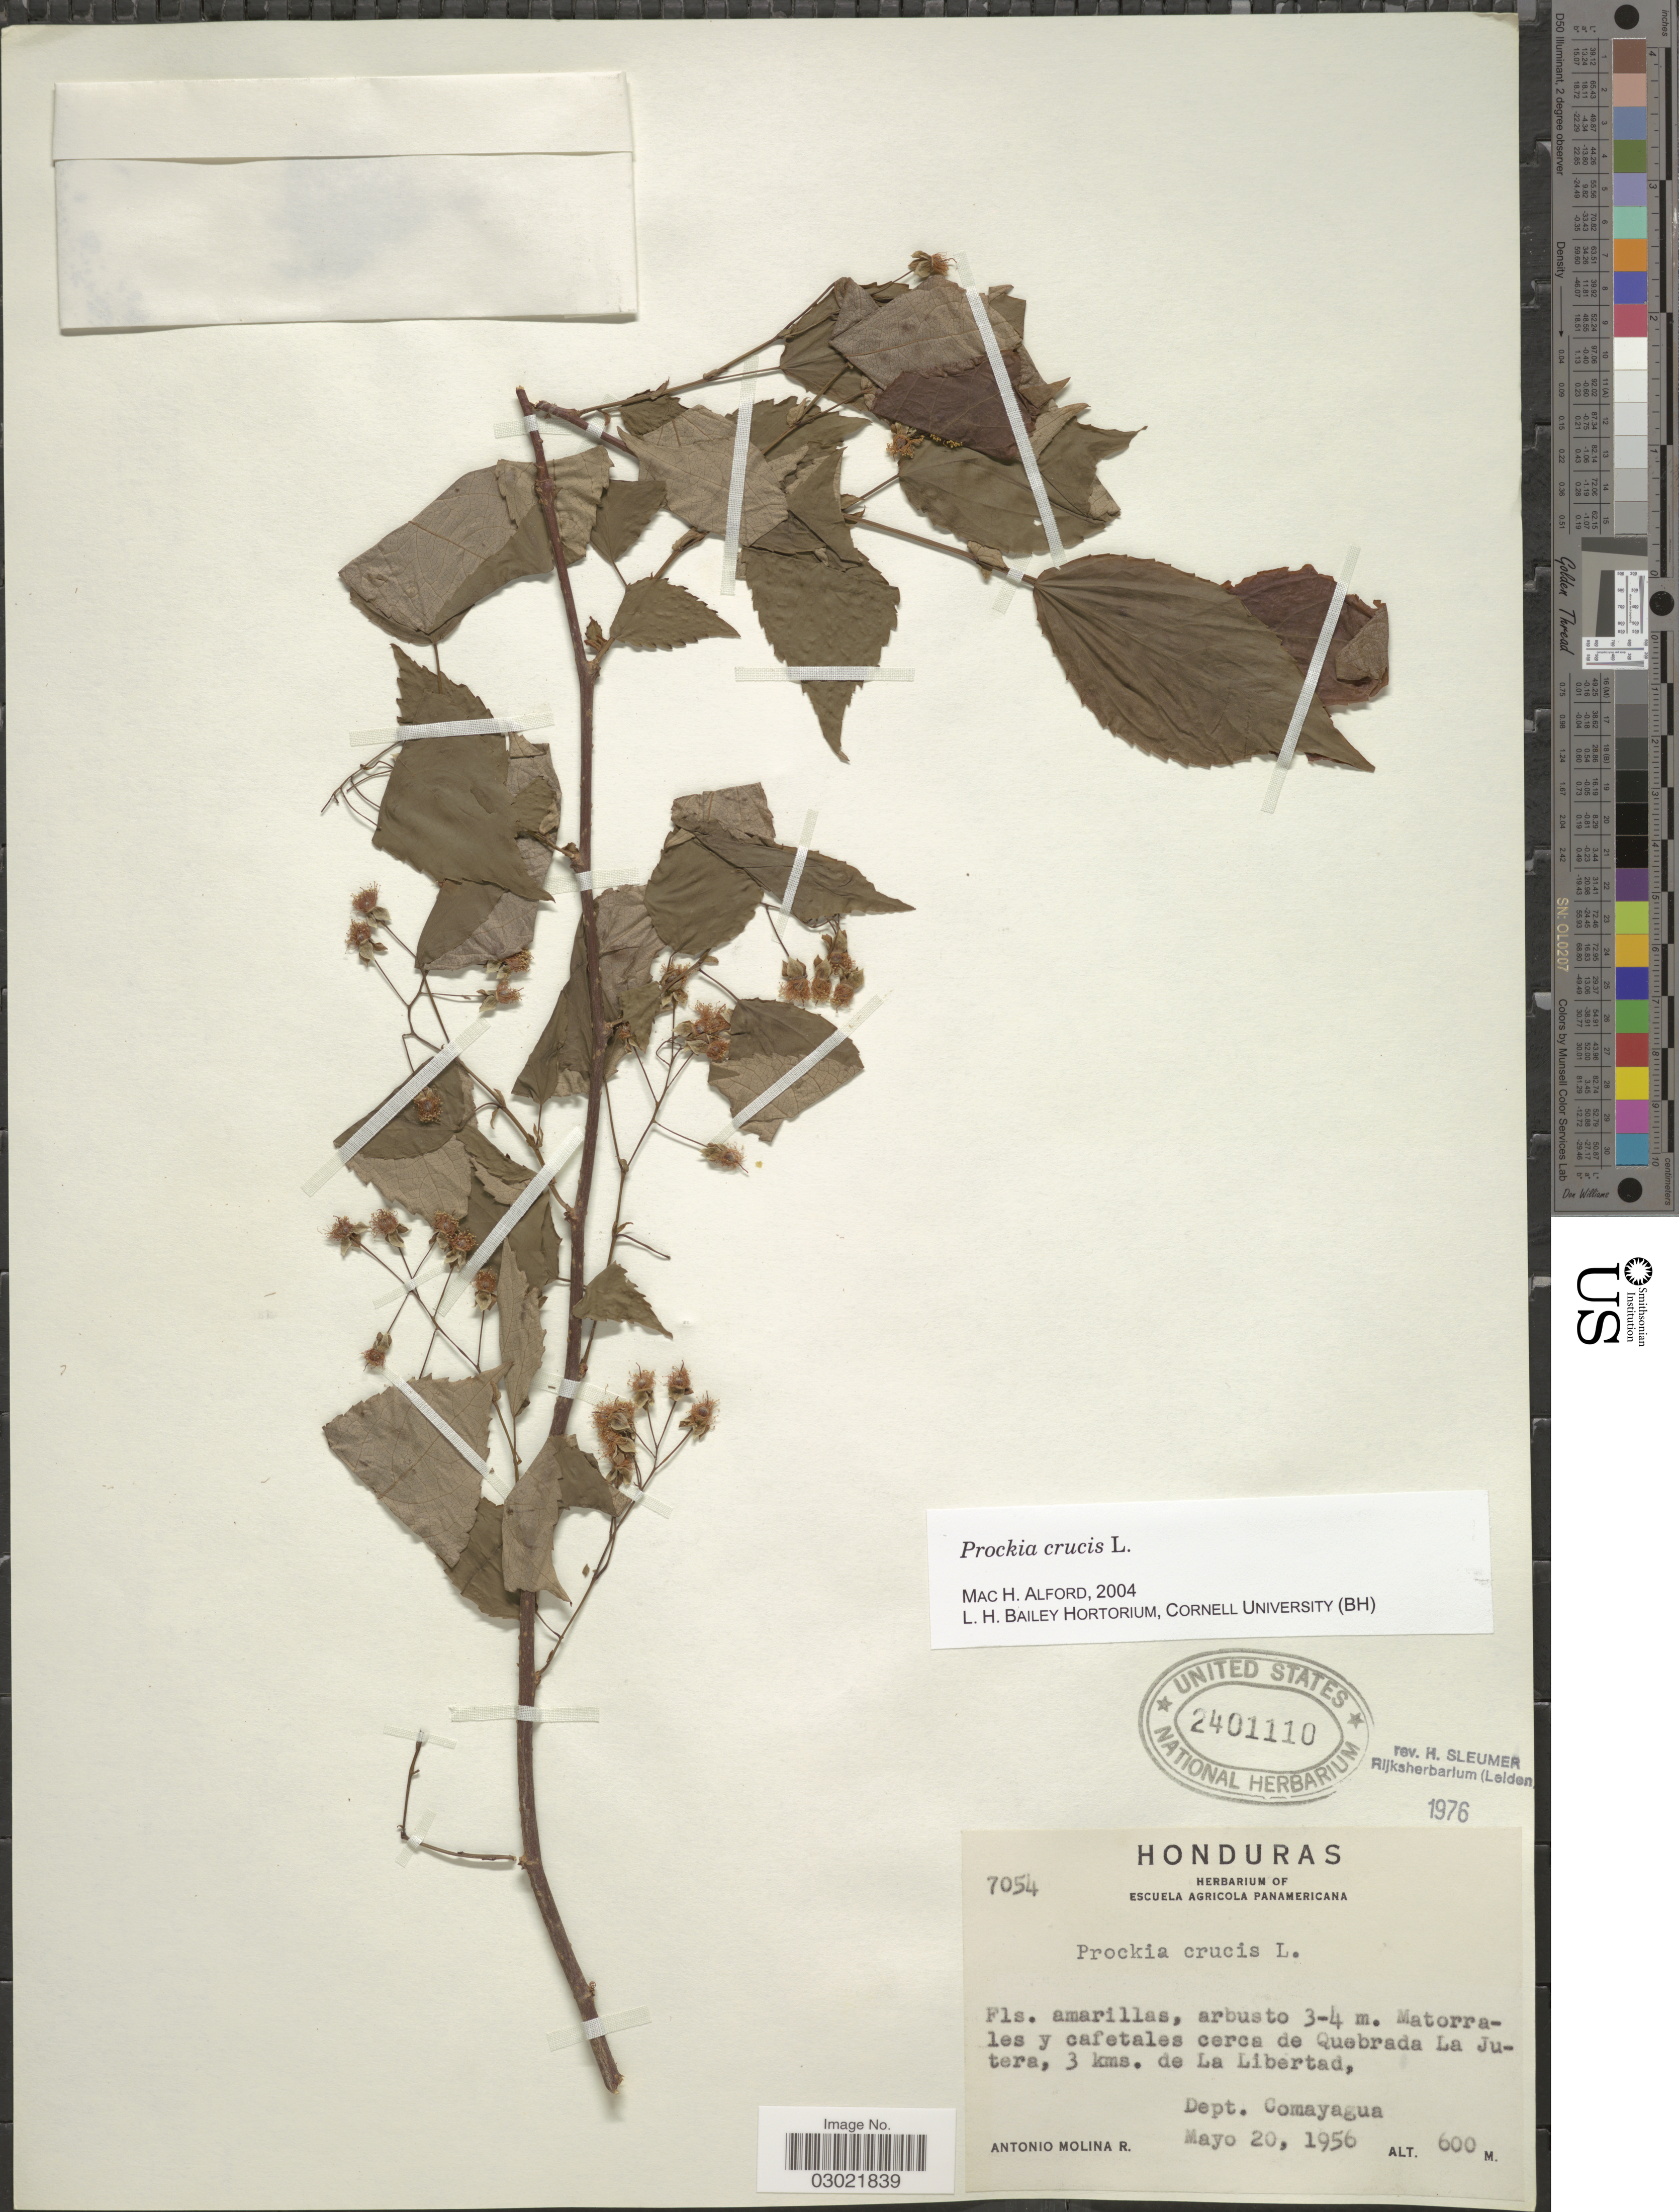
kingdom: Plantae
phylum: Tracheophyta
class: Magnoliopsida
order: Malpighiales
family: Salicaceae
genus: Prockia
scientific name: Prockia crucis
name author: P. Browne ex L.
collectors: A. Molina R.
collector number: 7045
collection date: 1956-05-20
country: Honduras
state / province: Comayagua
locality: Matorrales y cafetales cerca de Quebrada La Jutera, 3 kms. de La Libertad, Dept. Comayagua.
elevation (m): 600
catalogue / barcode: US 2401110